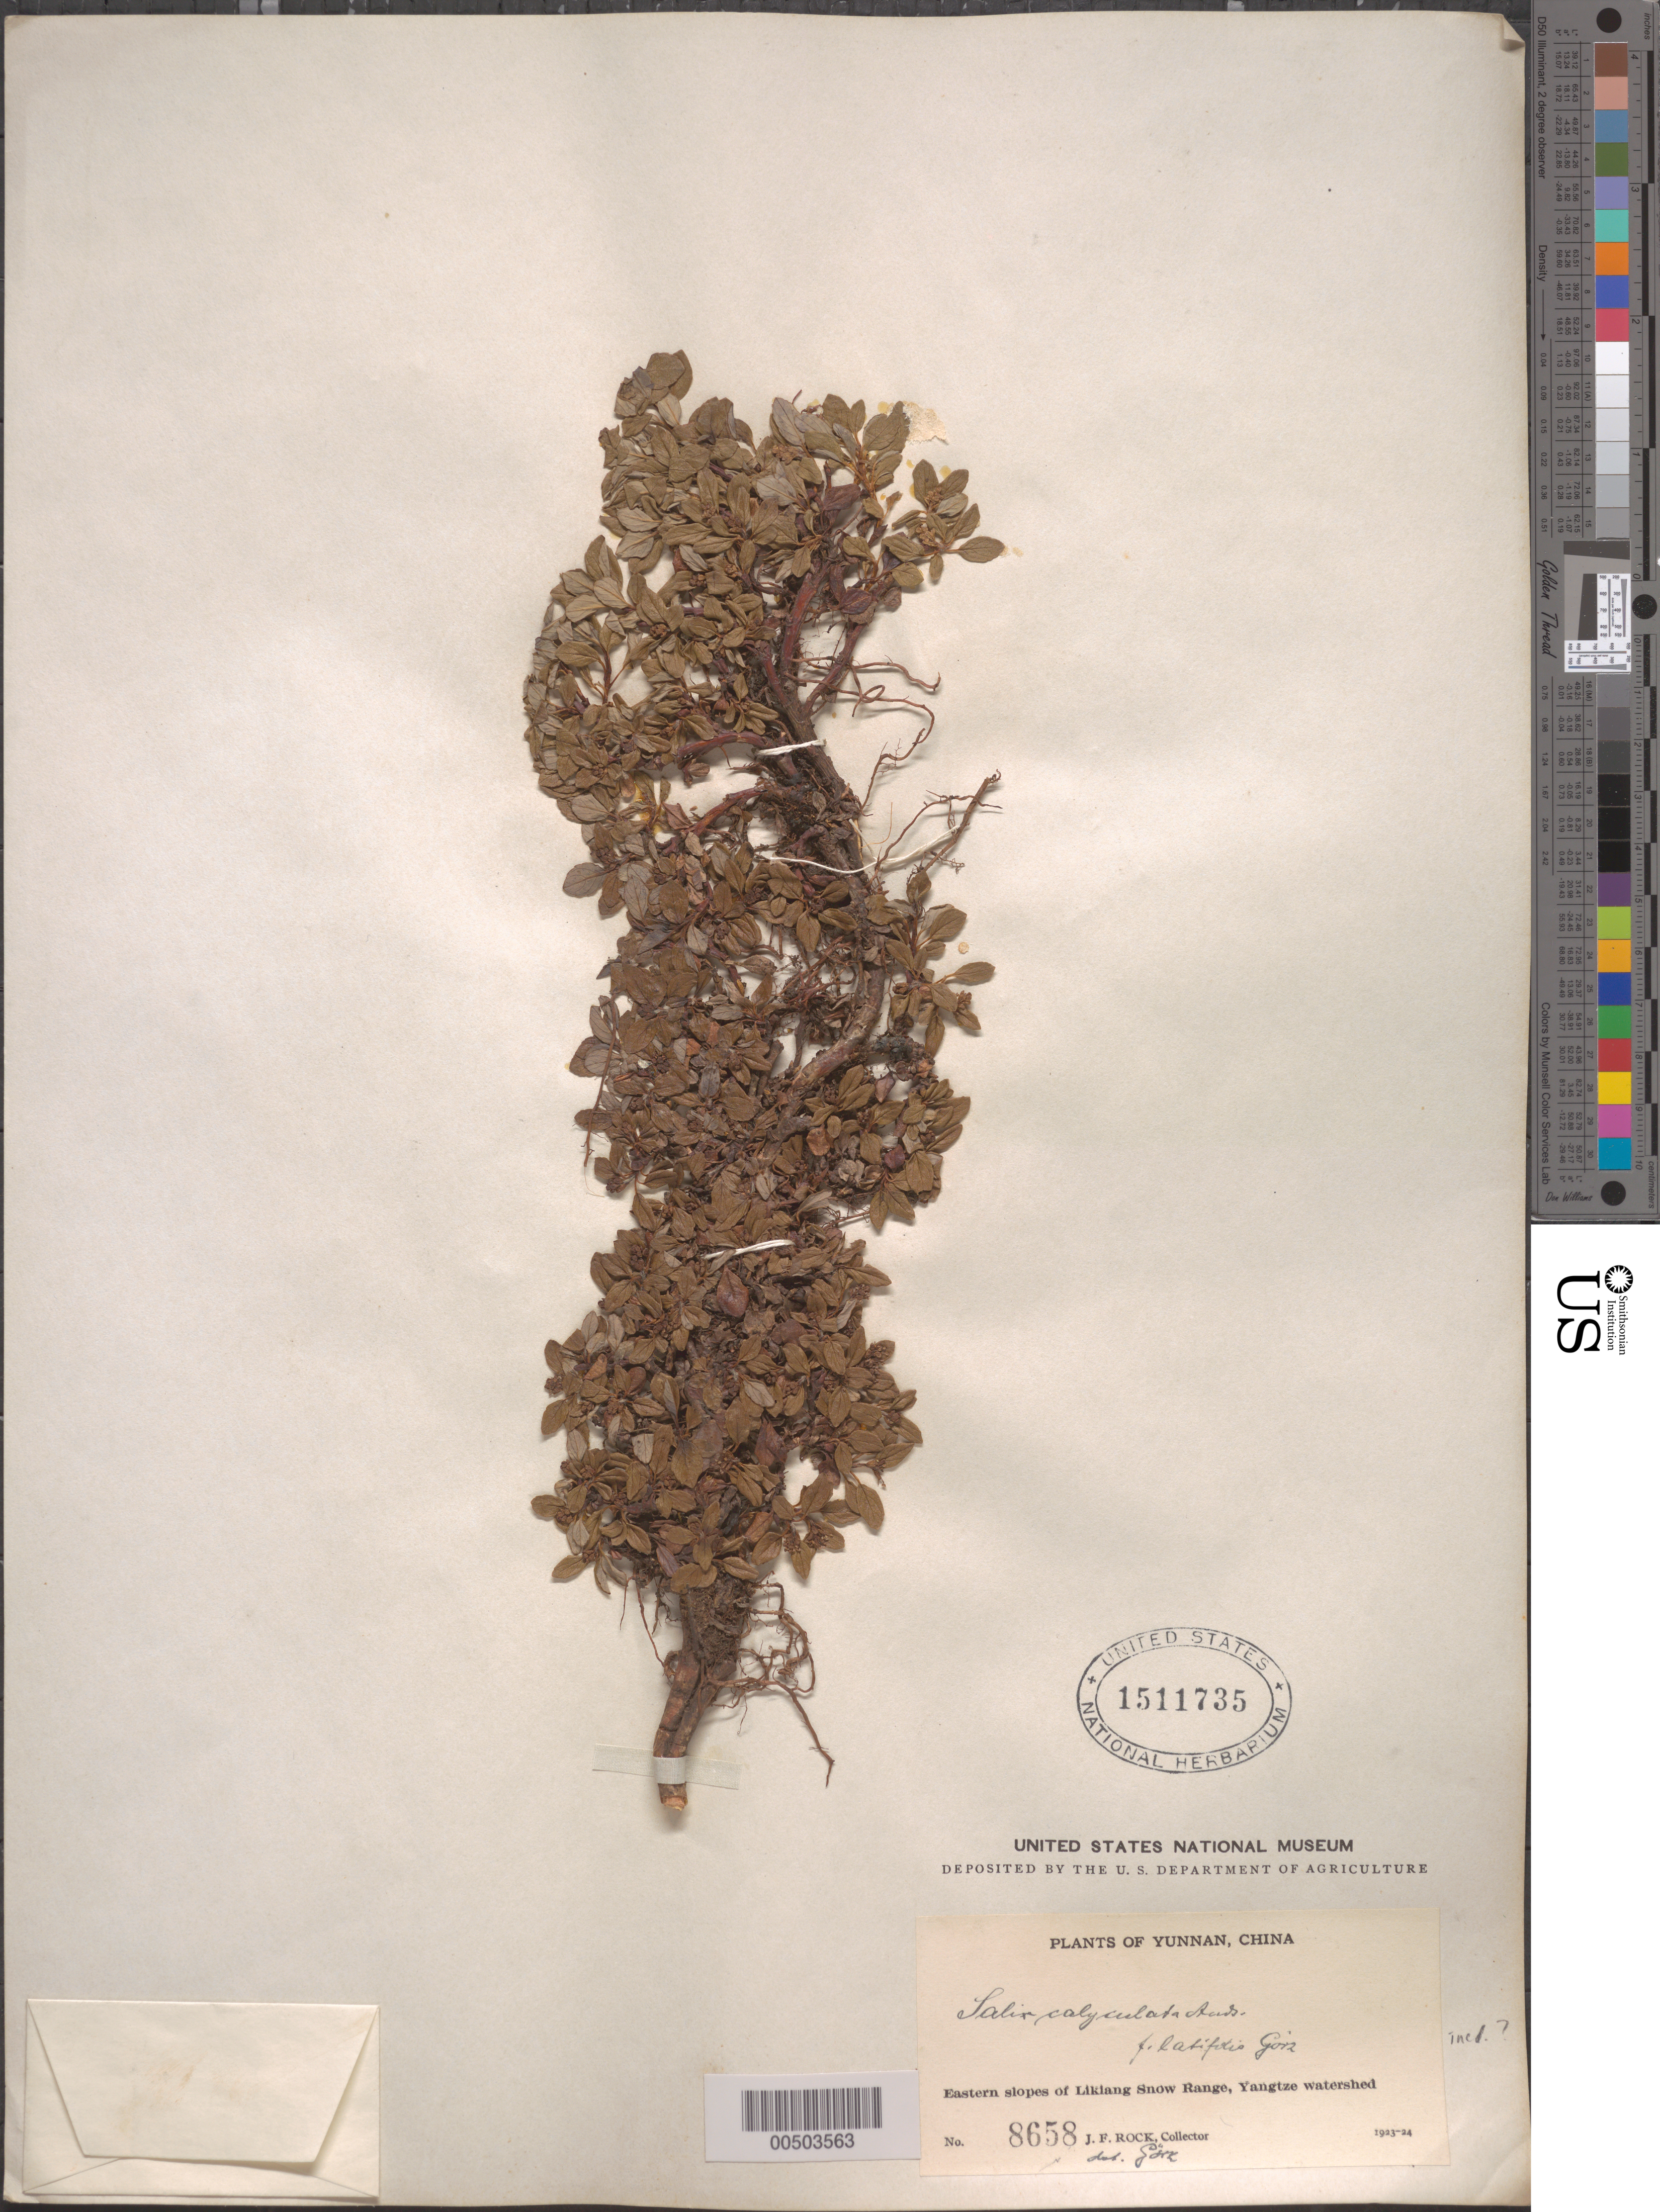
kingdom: Plantae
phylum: Tracheophyta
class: Magnoliopsida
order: Malpighiales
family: Salicaceae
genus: Salix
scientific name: Salix calyculata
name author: Hook.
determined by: Gorz, R.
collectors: J. F. Rock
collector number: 8658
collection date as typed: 1923 to -- --- 1924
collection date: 1923/1924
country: China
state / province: Yunnan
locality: Eastern slopes of Likiang snow range, Yangtze watershed, Likiang (Dayan) District (?)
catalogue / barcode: US 1511735